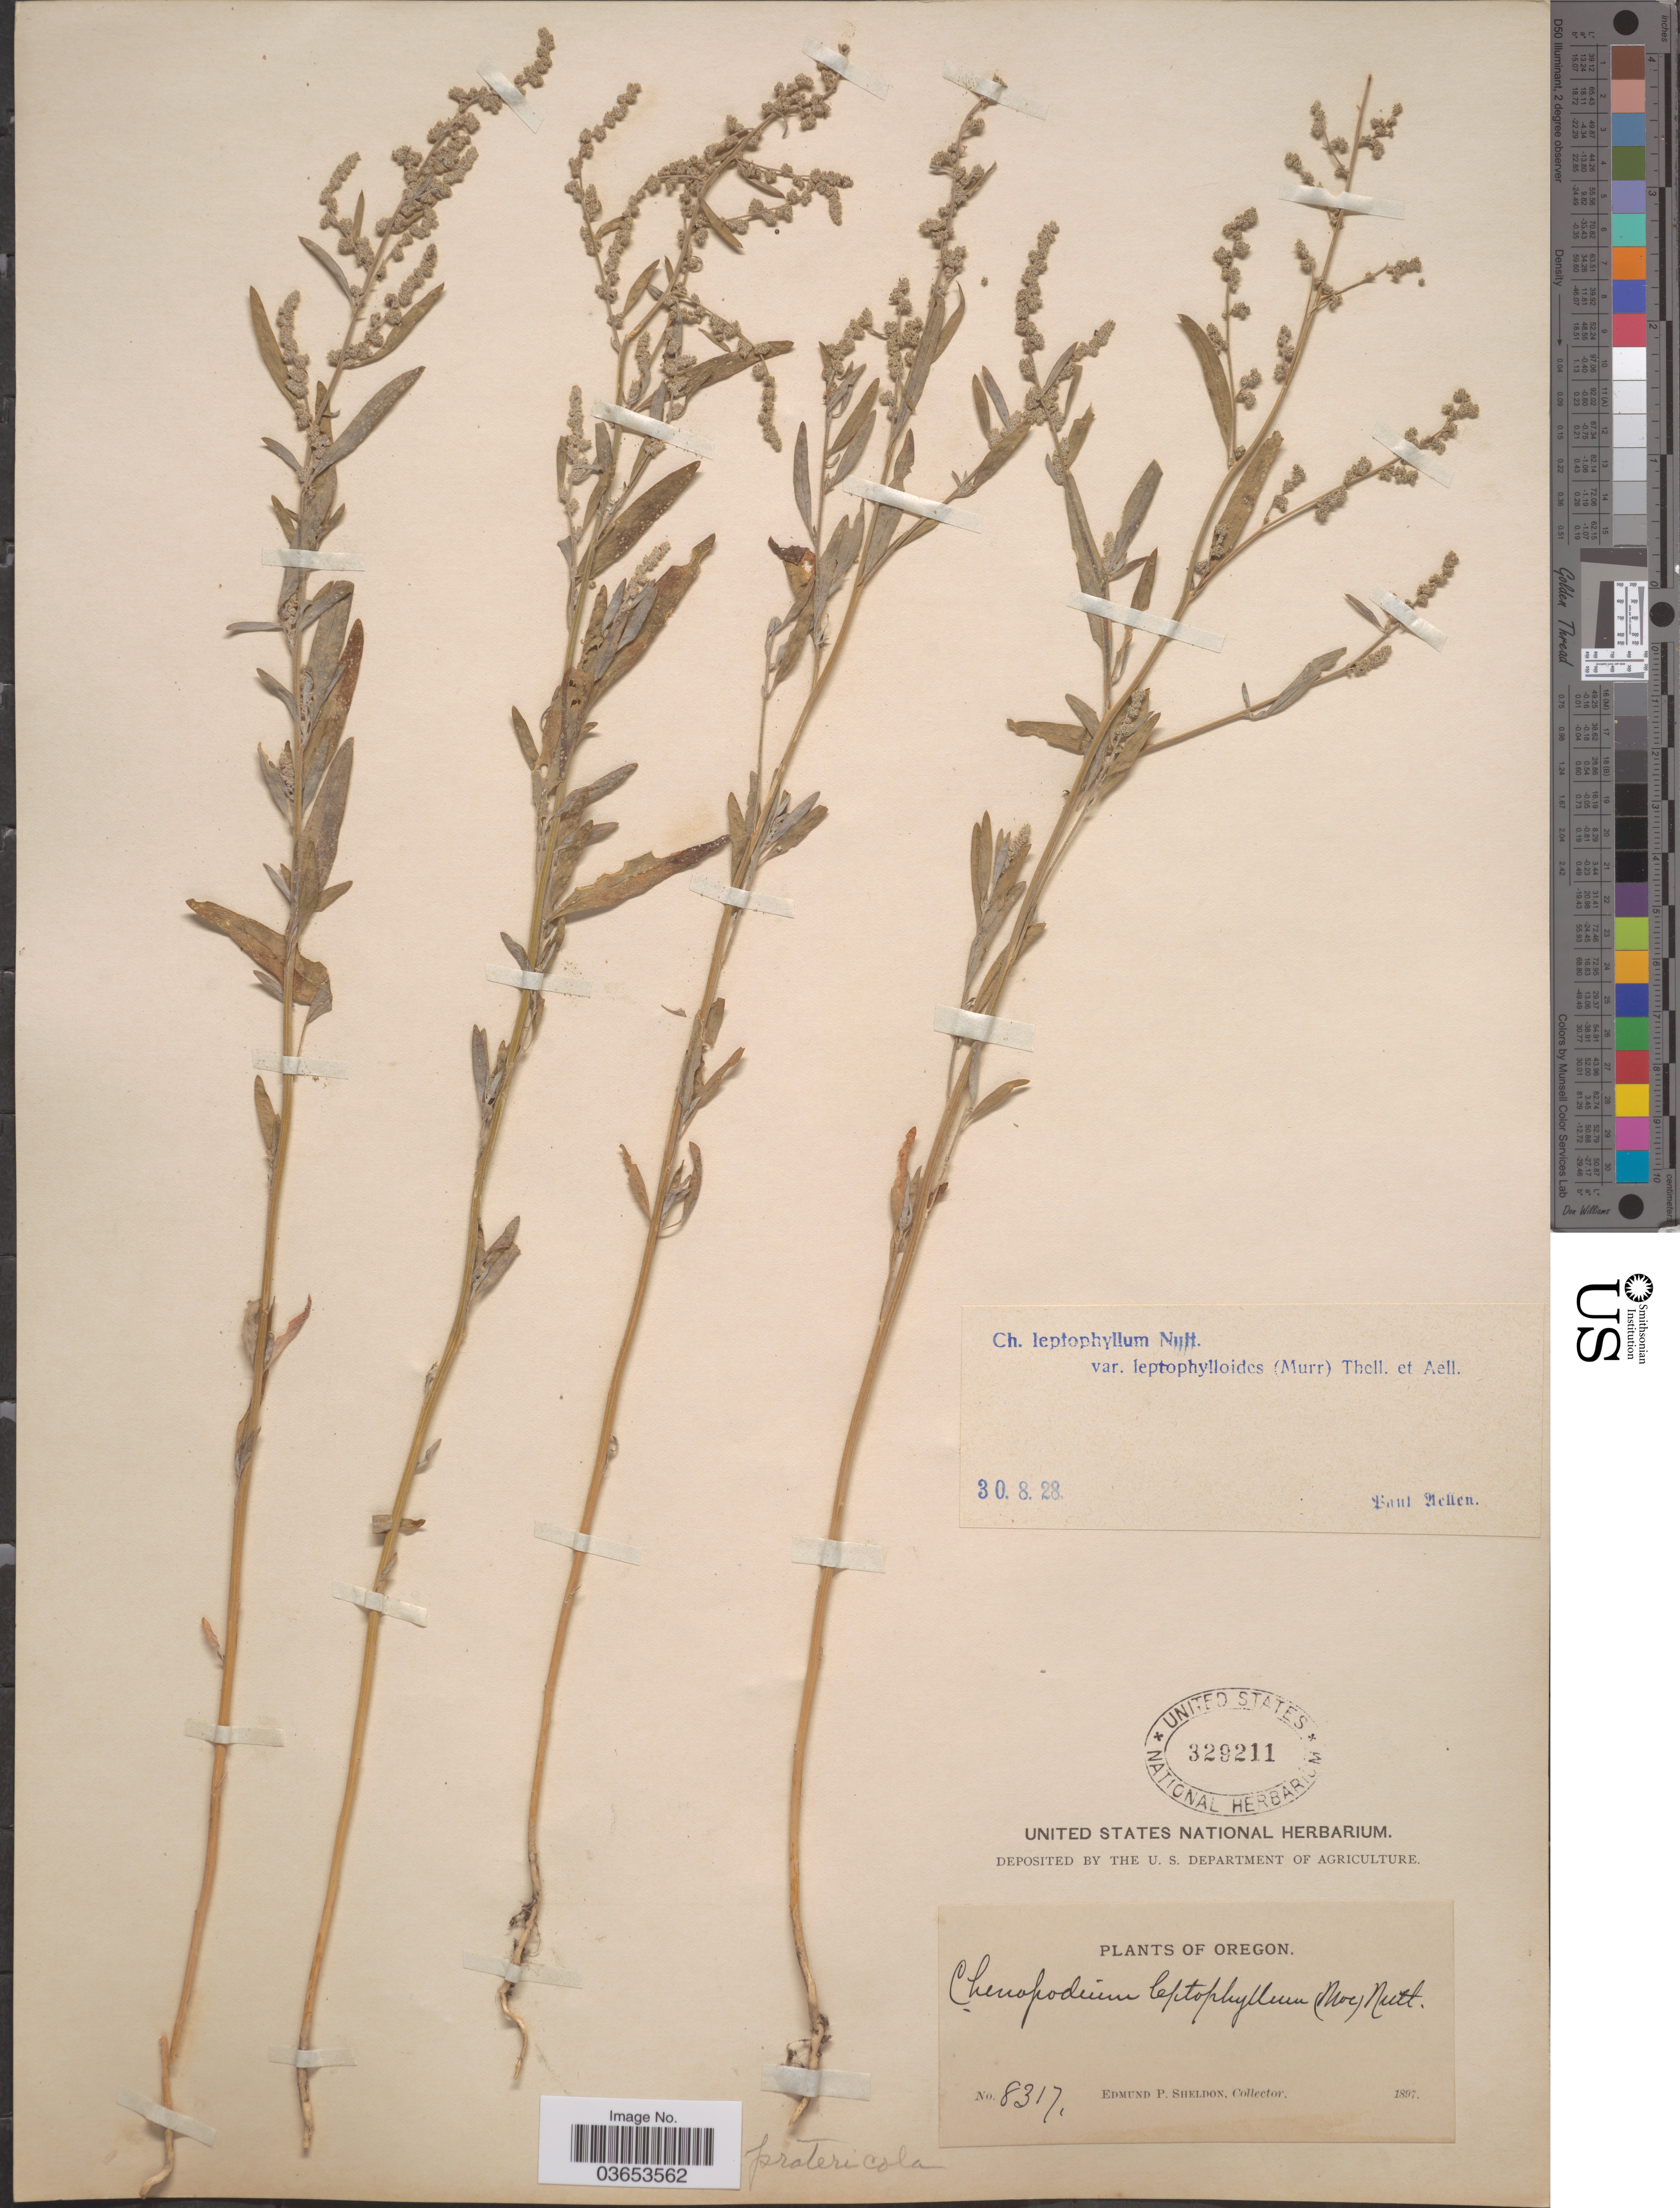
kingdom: Plantae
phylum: Tracheophyta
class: Magnoliopsida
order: Caryophyllales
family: Amaranthaceae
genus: Chenopodium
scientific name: Chenopodium leptophyllum var. leptophylloides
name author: (Murr) Thell. & Aellen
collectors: E. P. Sheldon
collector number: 8317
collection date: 1897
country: United States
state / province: Oregon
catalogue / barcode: US 329211